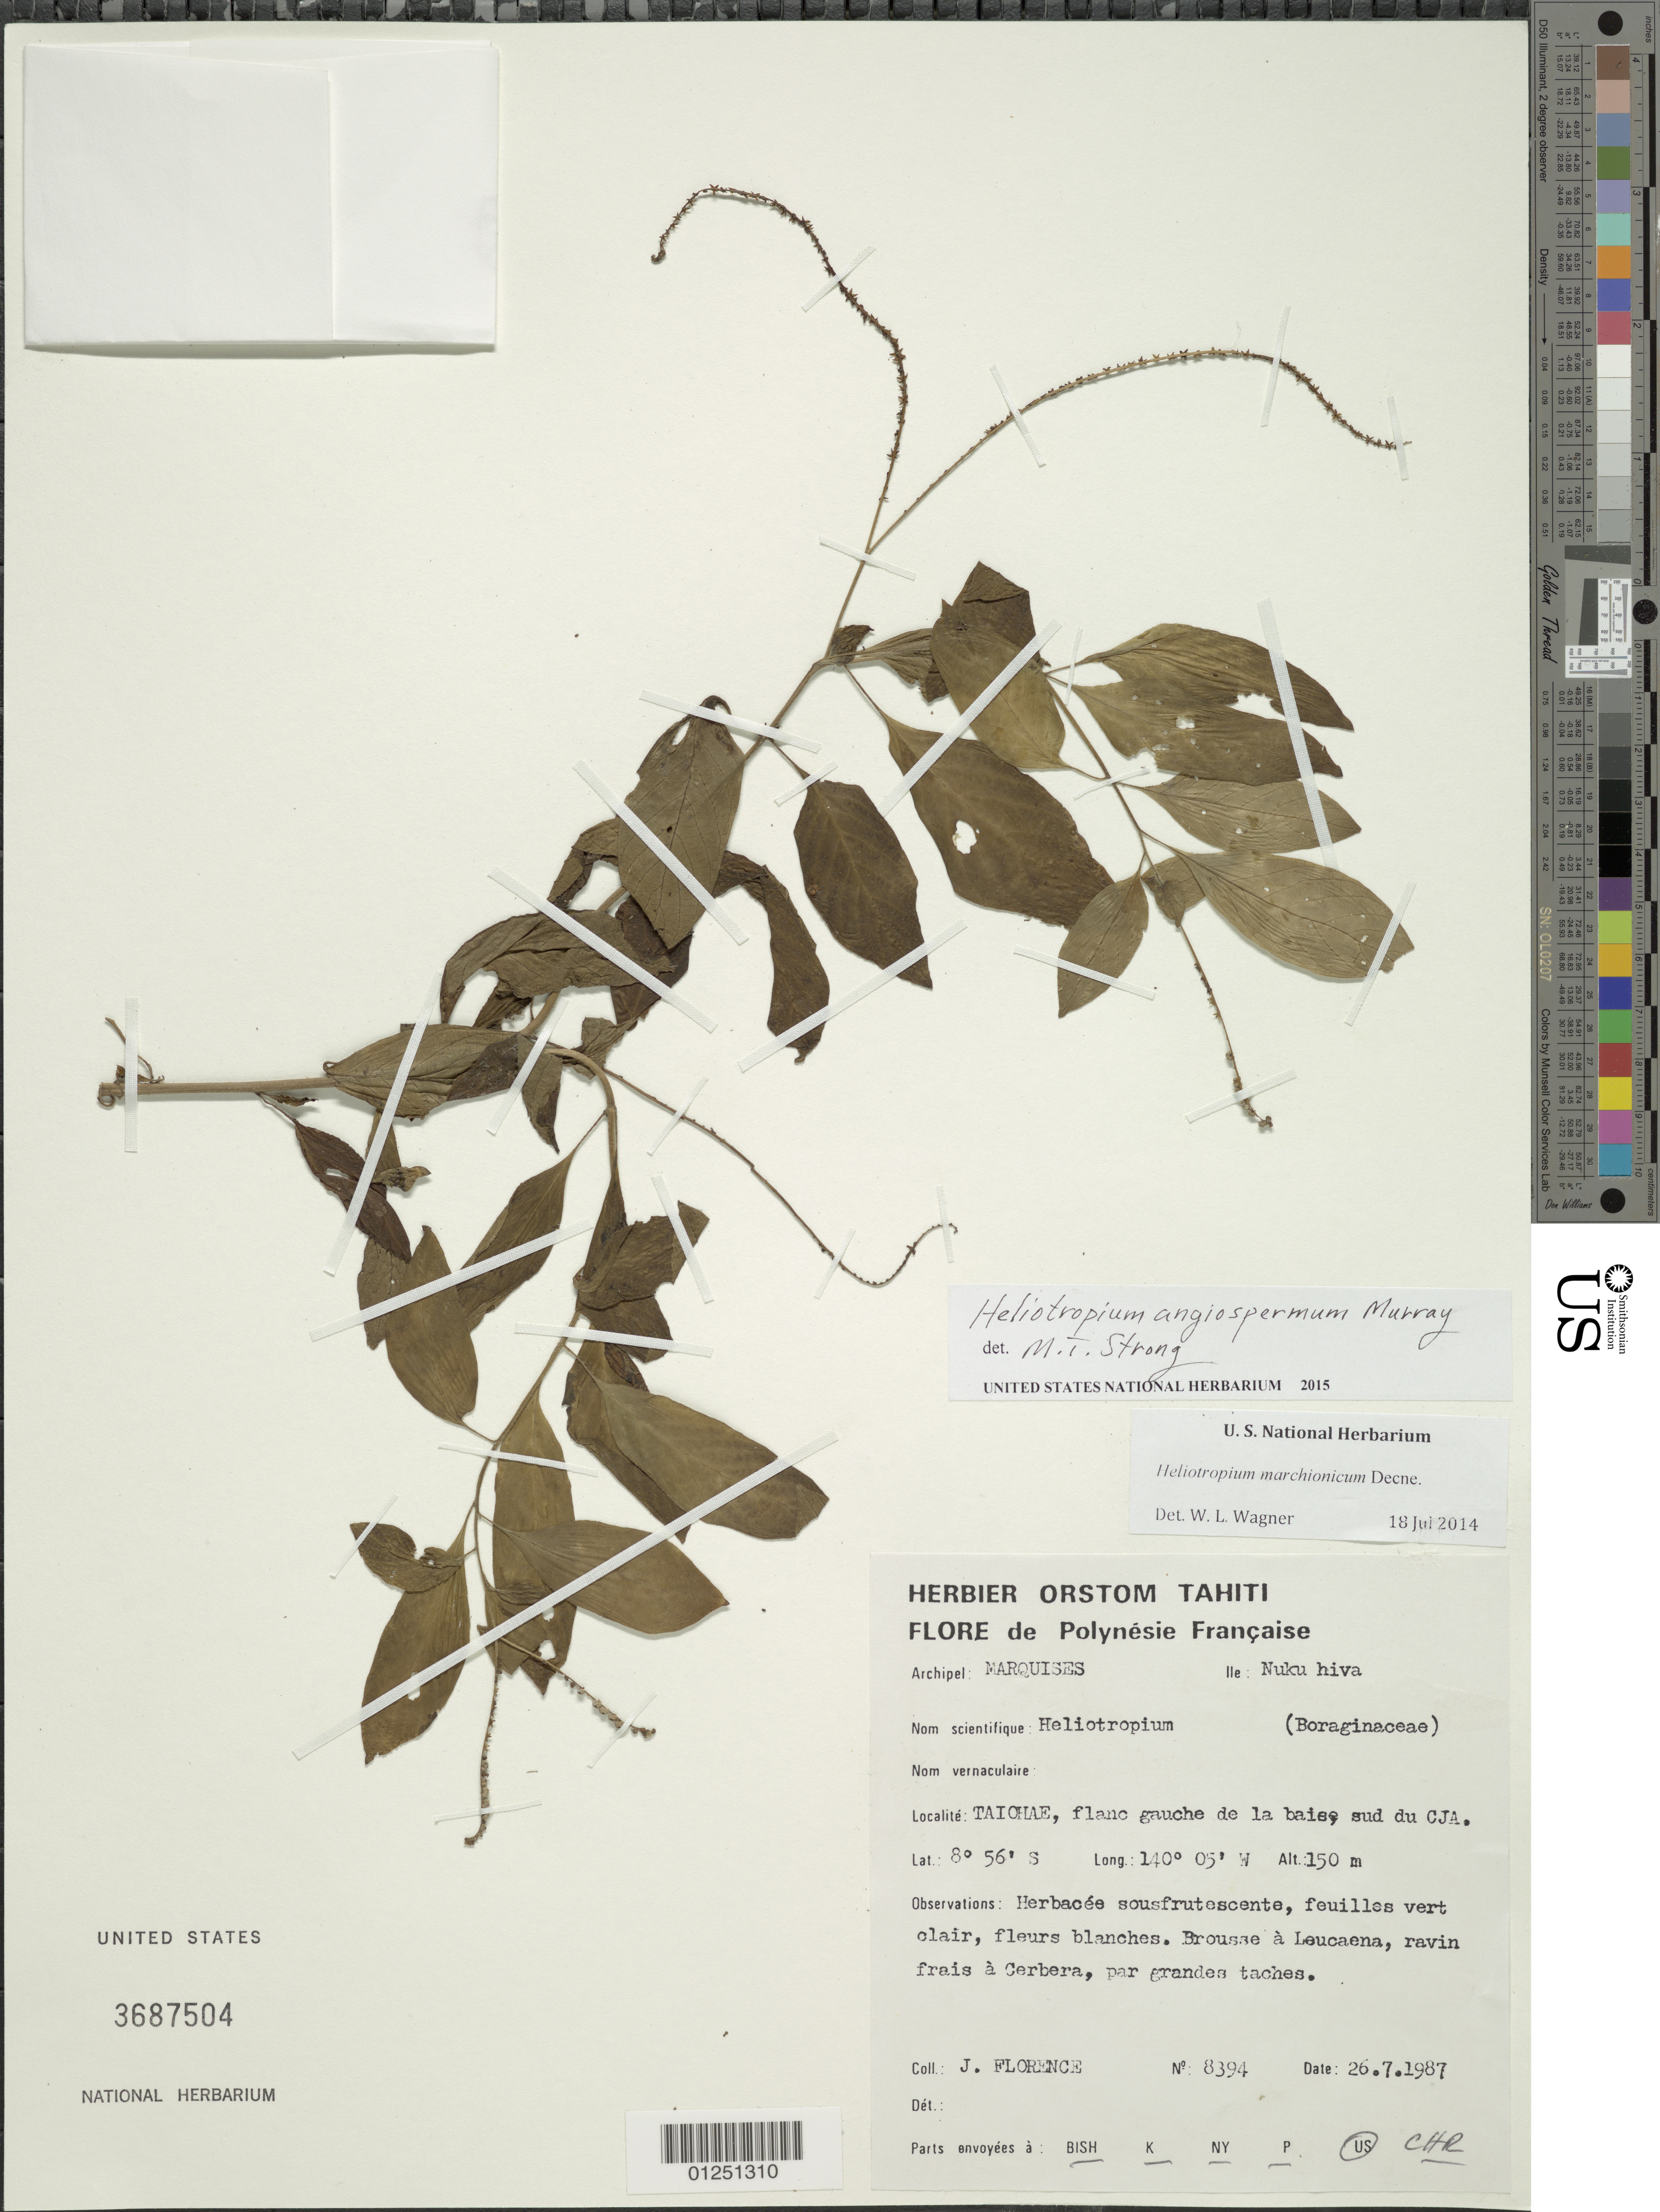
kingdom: Plantae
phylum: Tracheophyta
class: Magnoliopsida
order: Boraginales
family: Heliotropiaceae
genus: Heliotropium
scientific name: Heliotropium angiospermum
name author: Murray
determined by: Strong, M. T., (US), Smithsonian Institution - National Museum of Natural History (UNITED STATES)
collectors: J. Florence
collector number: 8394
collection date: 1987-07-26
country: French Polynesia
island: Nuku Hiva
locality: Taiohae, flanc gauche be la baise, S du CJA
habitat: Brousse à Leucaena, ravin frais à Cerbera, par grand taches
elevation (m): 150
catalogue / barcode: US 3687504